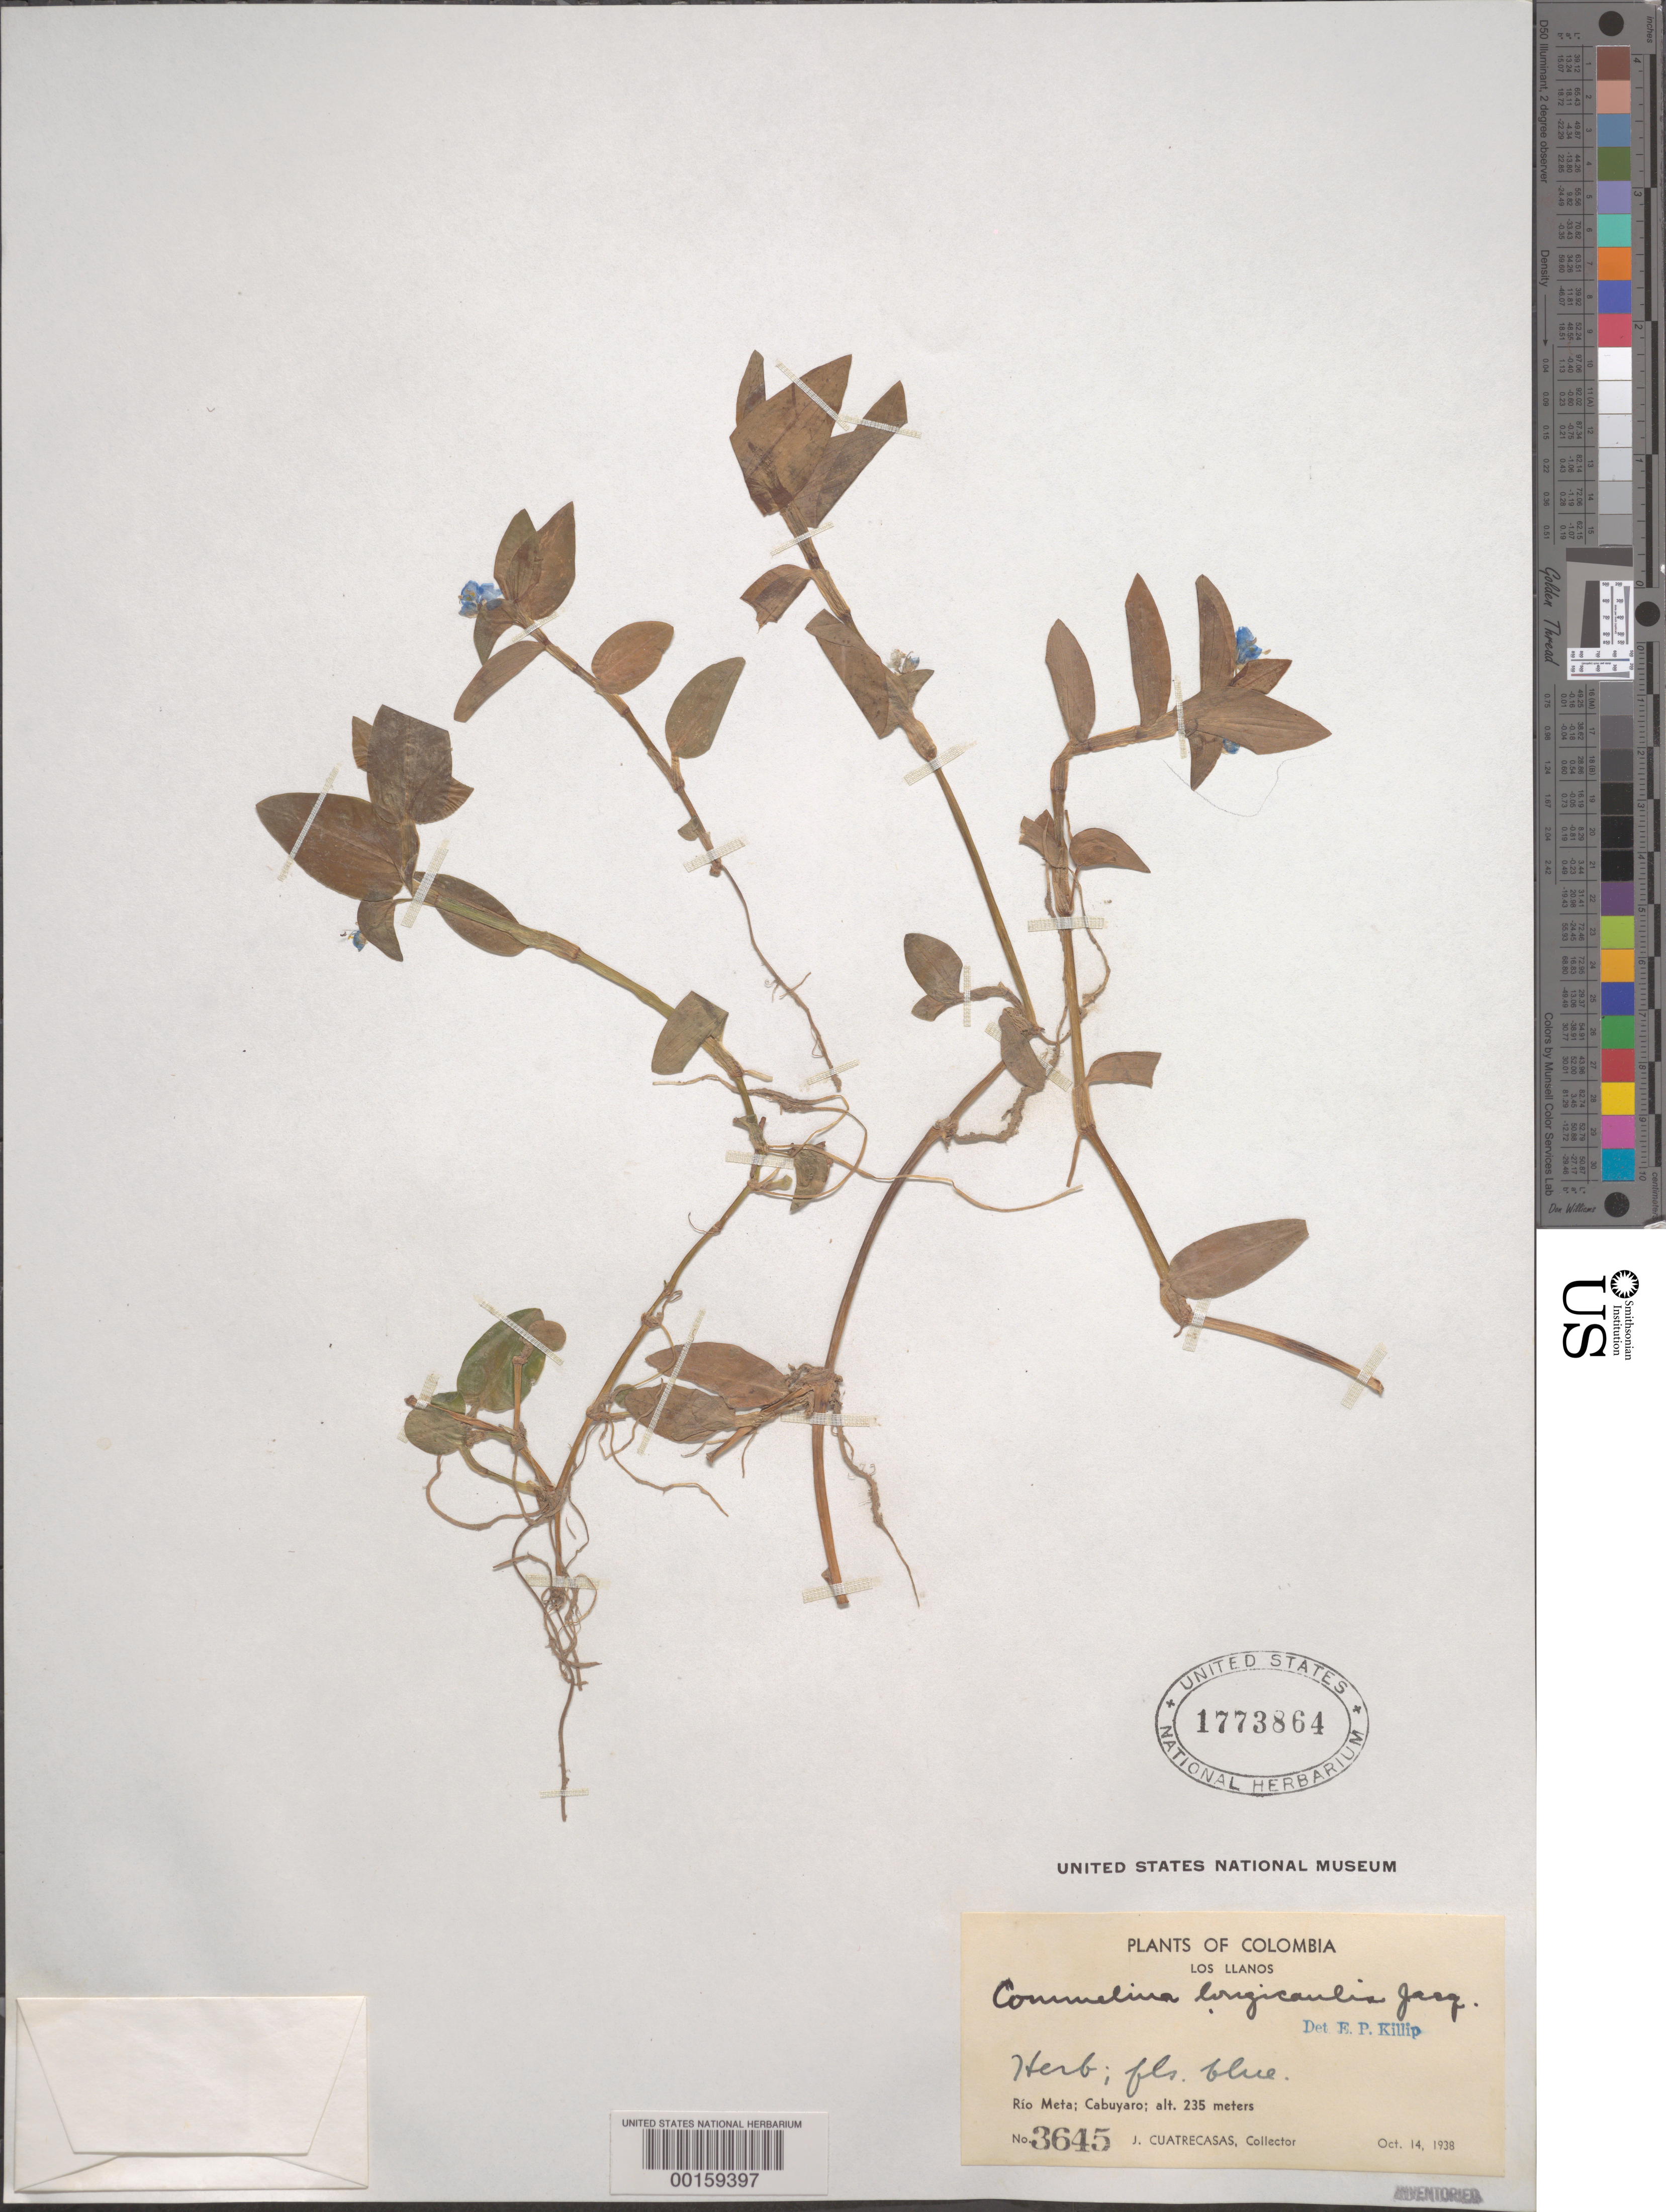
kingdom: Plantae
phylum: Tracheophyta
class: Liliopsida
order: Commelinales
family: Commelinaceae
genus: Commelina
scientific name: Commelina diffusa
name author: Burm. f.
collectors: J. Cuatrecasas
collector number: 3645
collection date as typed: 14 Oct 1938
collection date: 1938-10-14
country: Colombia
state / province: Meta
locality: Cabuyaro, Rio Meta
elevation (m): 235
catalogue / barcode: US 1773864